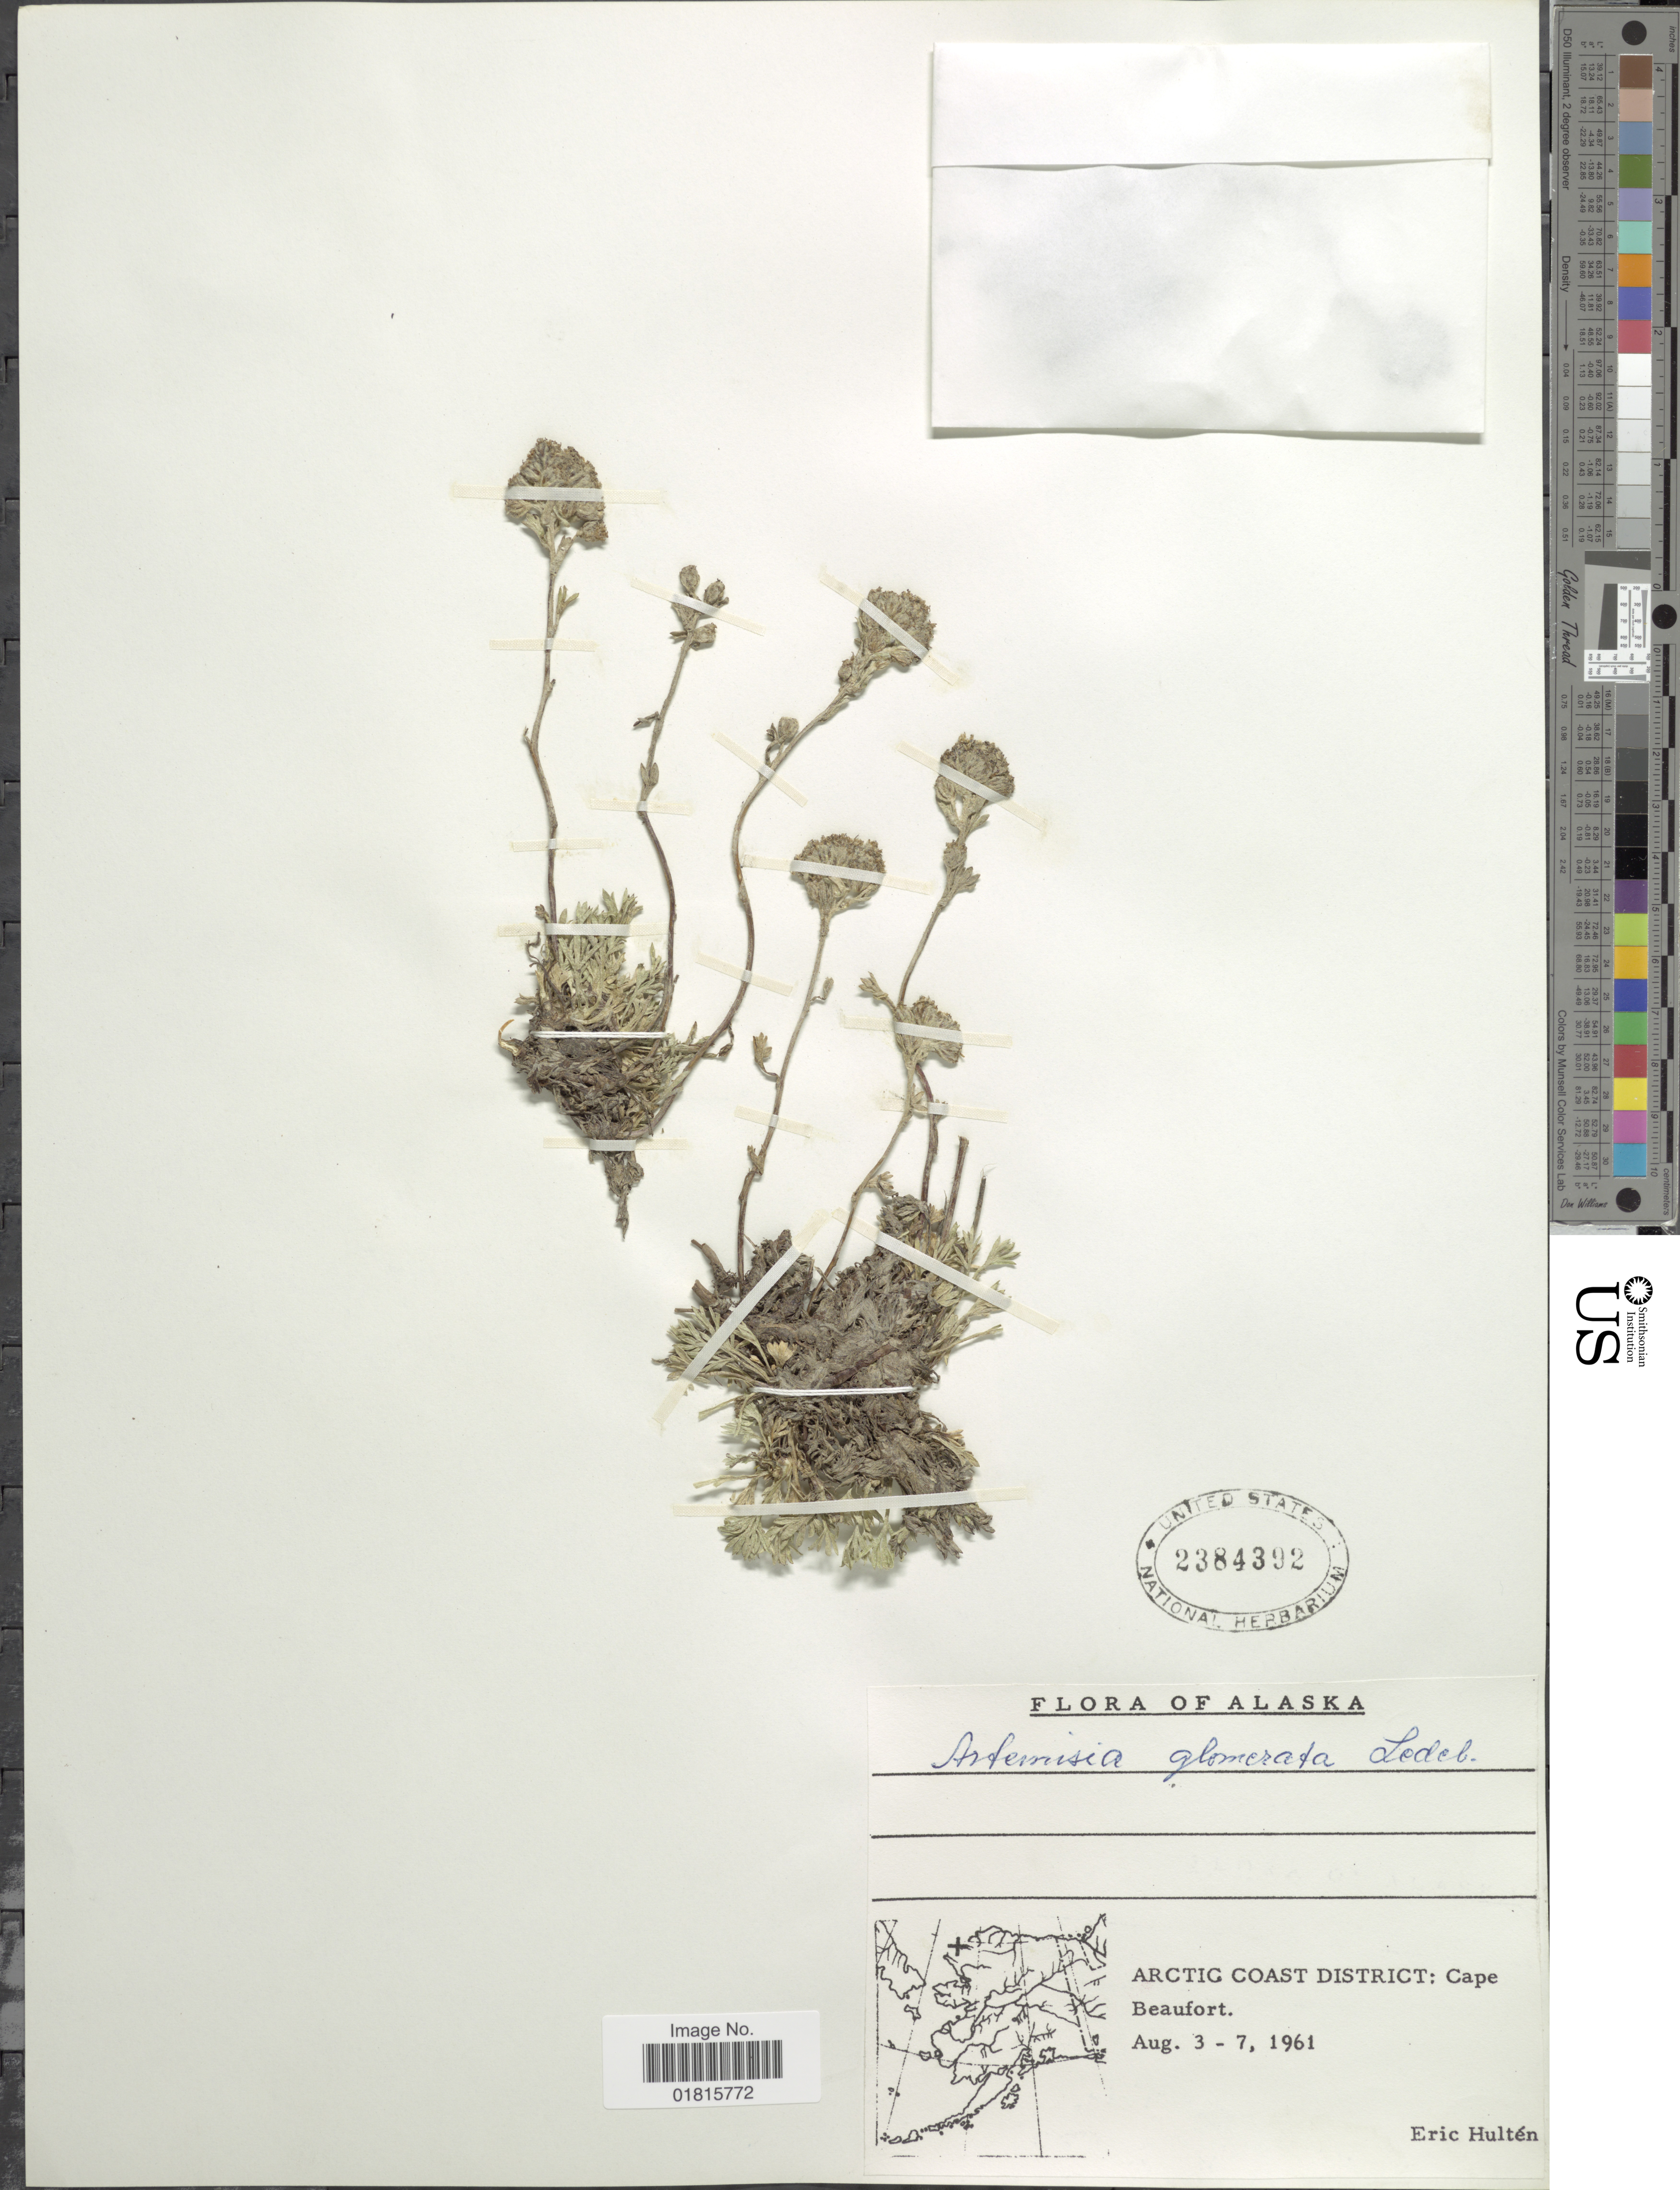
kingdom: Plantae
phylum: Tracheophyta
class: Magnoliopsida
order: Asterales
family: Asteraceae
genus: Artemisia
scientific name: Artemisia glomerata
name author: Ledeb.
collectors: E. G. Hultén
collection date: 1961-08-03/1961-08-07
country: United States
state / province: Alaska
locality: Arctic Coast District: Cape Beaufort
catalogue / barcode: US 2384392